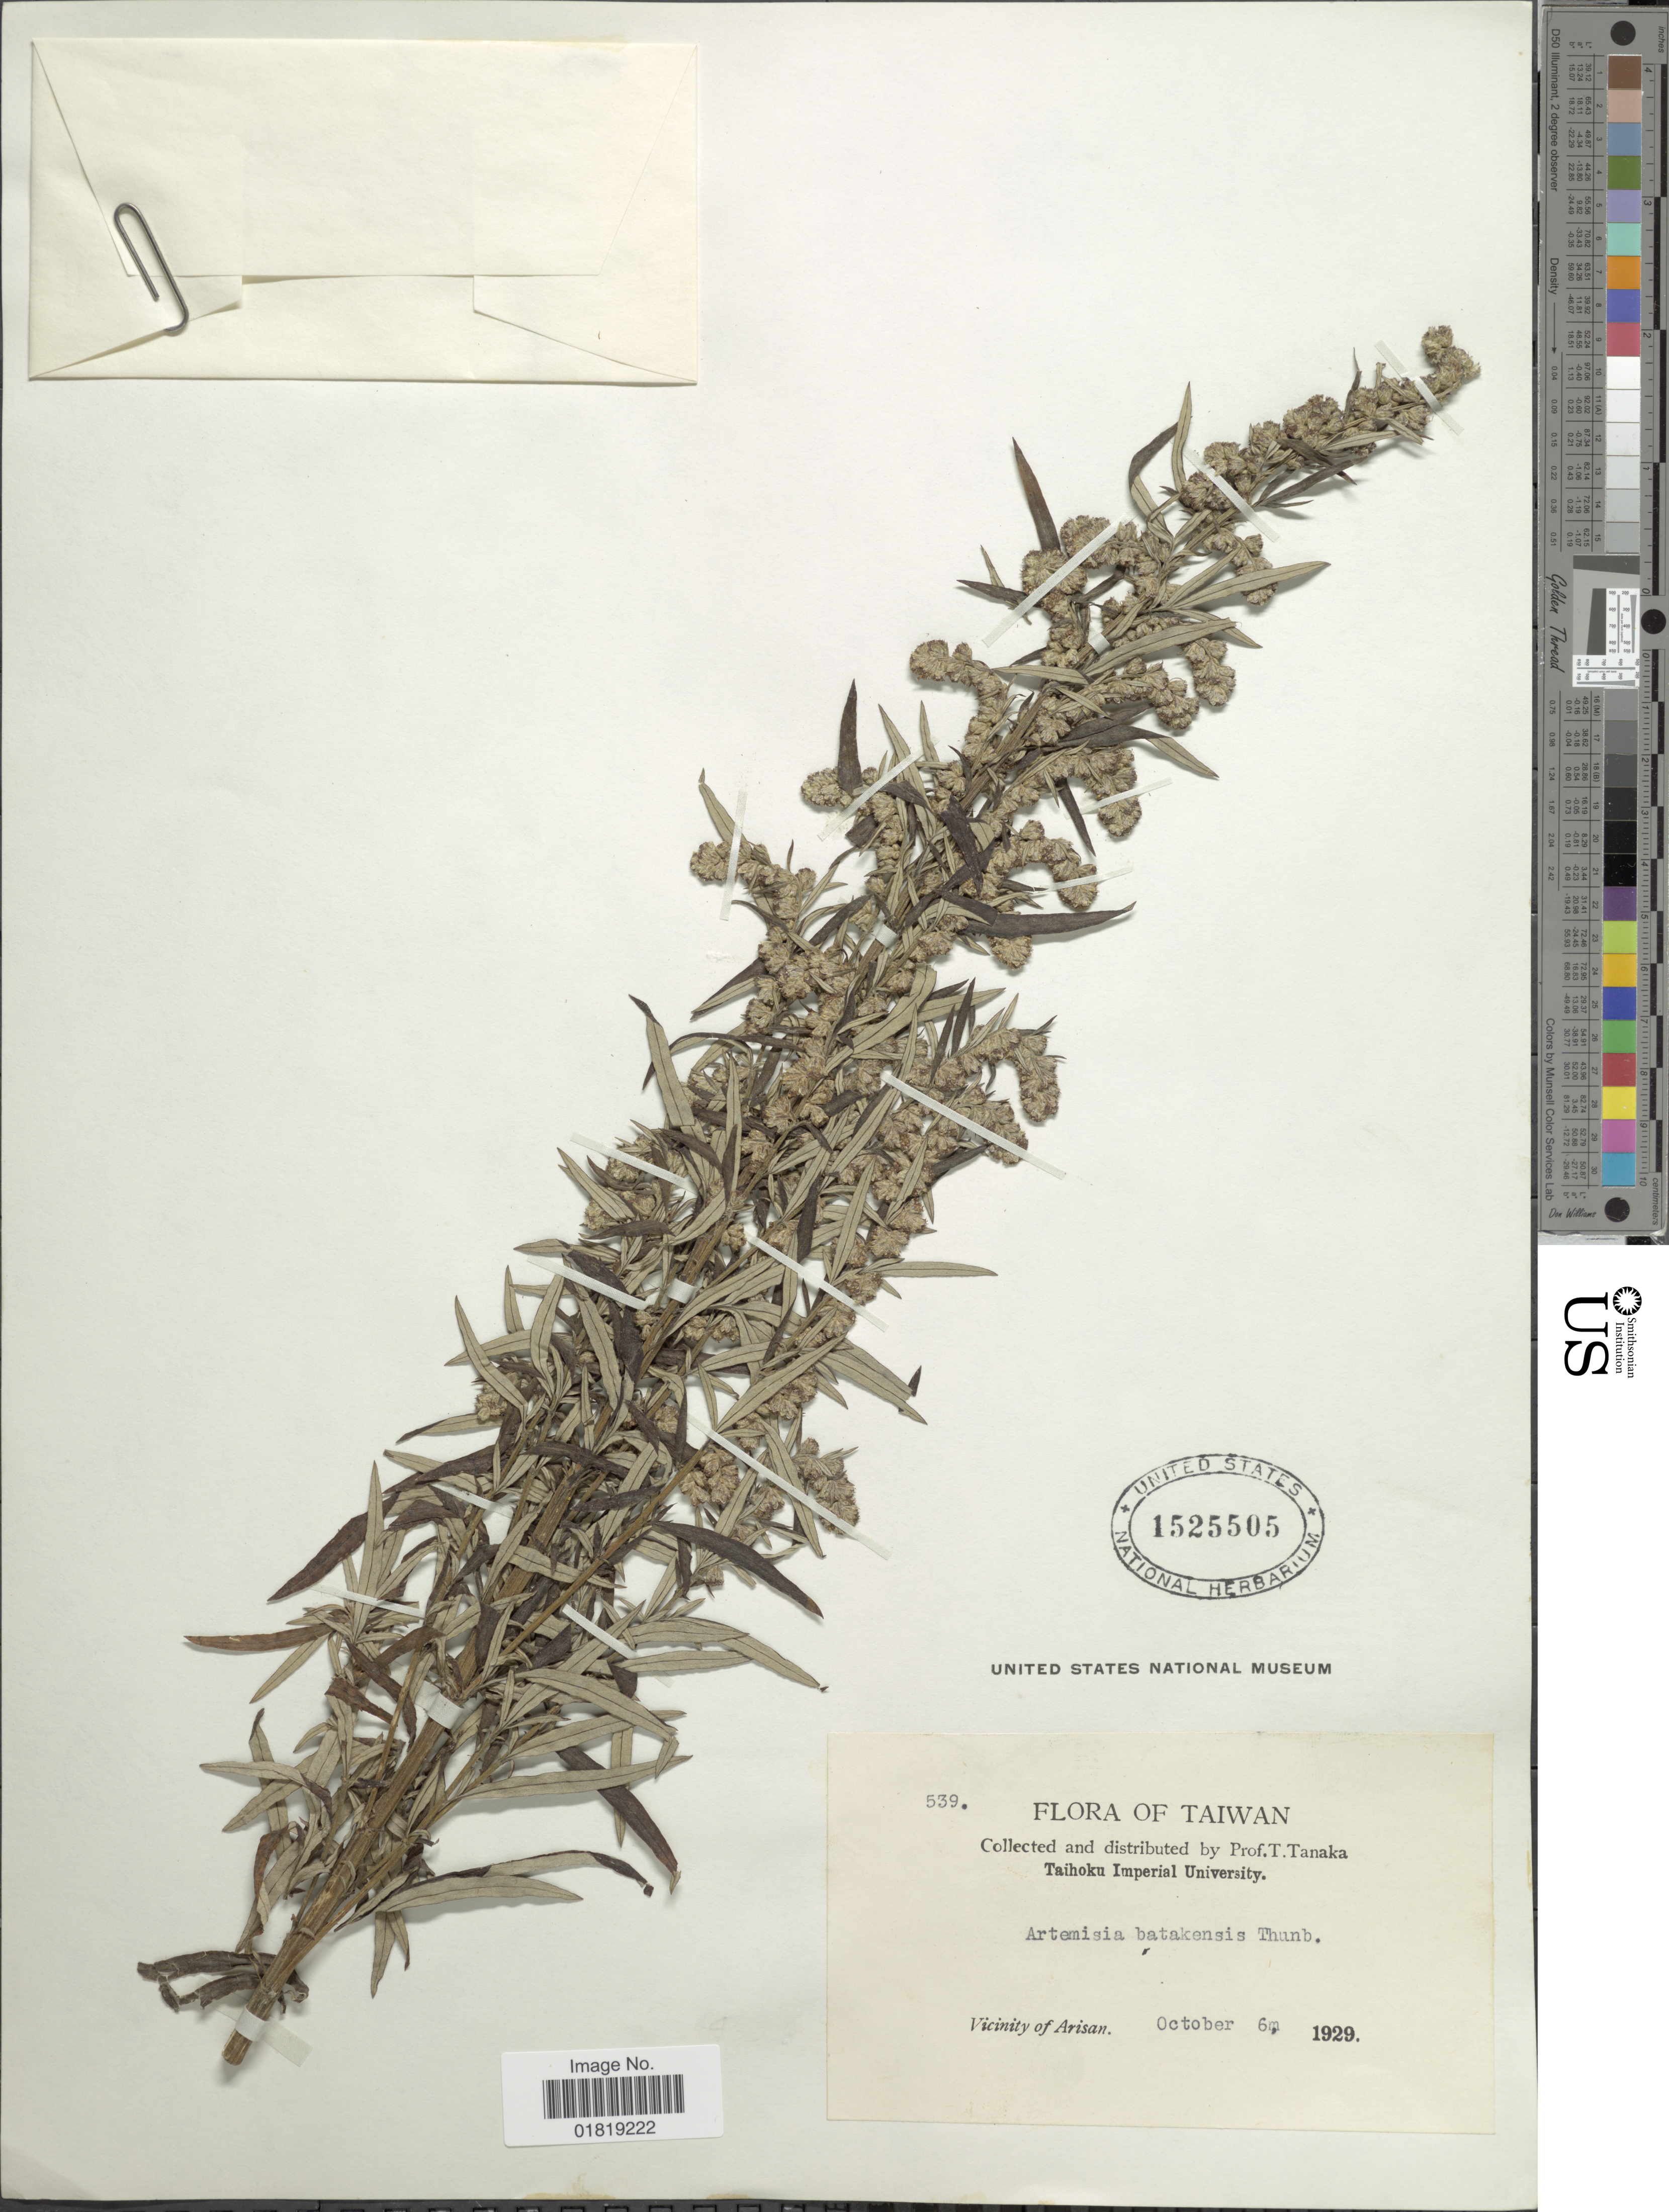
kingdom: Plantae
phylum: Tracheophyta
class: Magnoliopsida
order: Asterales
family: Asteraceae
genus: Artemisia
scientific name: Artemisia somai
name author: Hayata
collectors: T. Tanaka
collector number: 539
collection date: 1929-10-06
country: Taiwan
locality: Vicinity of Arisan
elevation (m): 6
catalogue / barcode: US 1525505